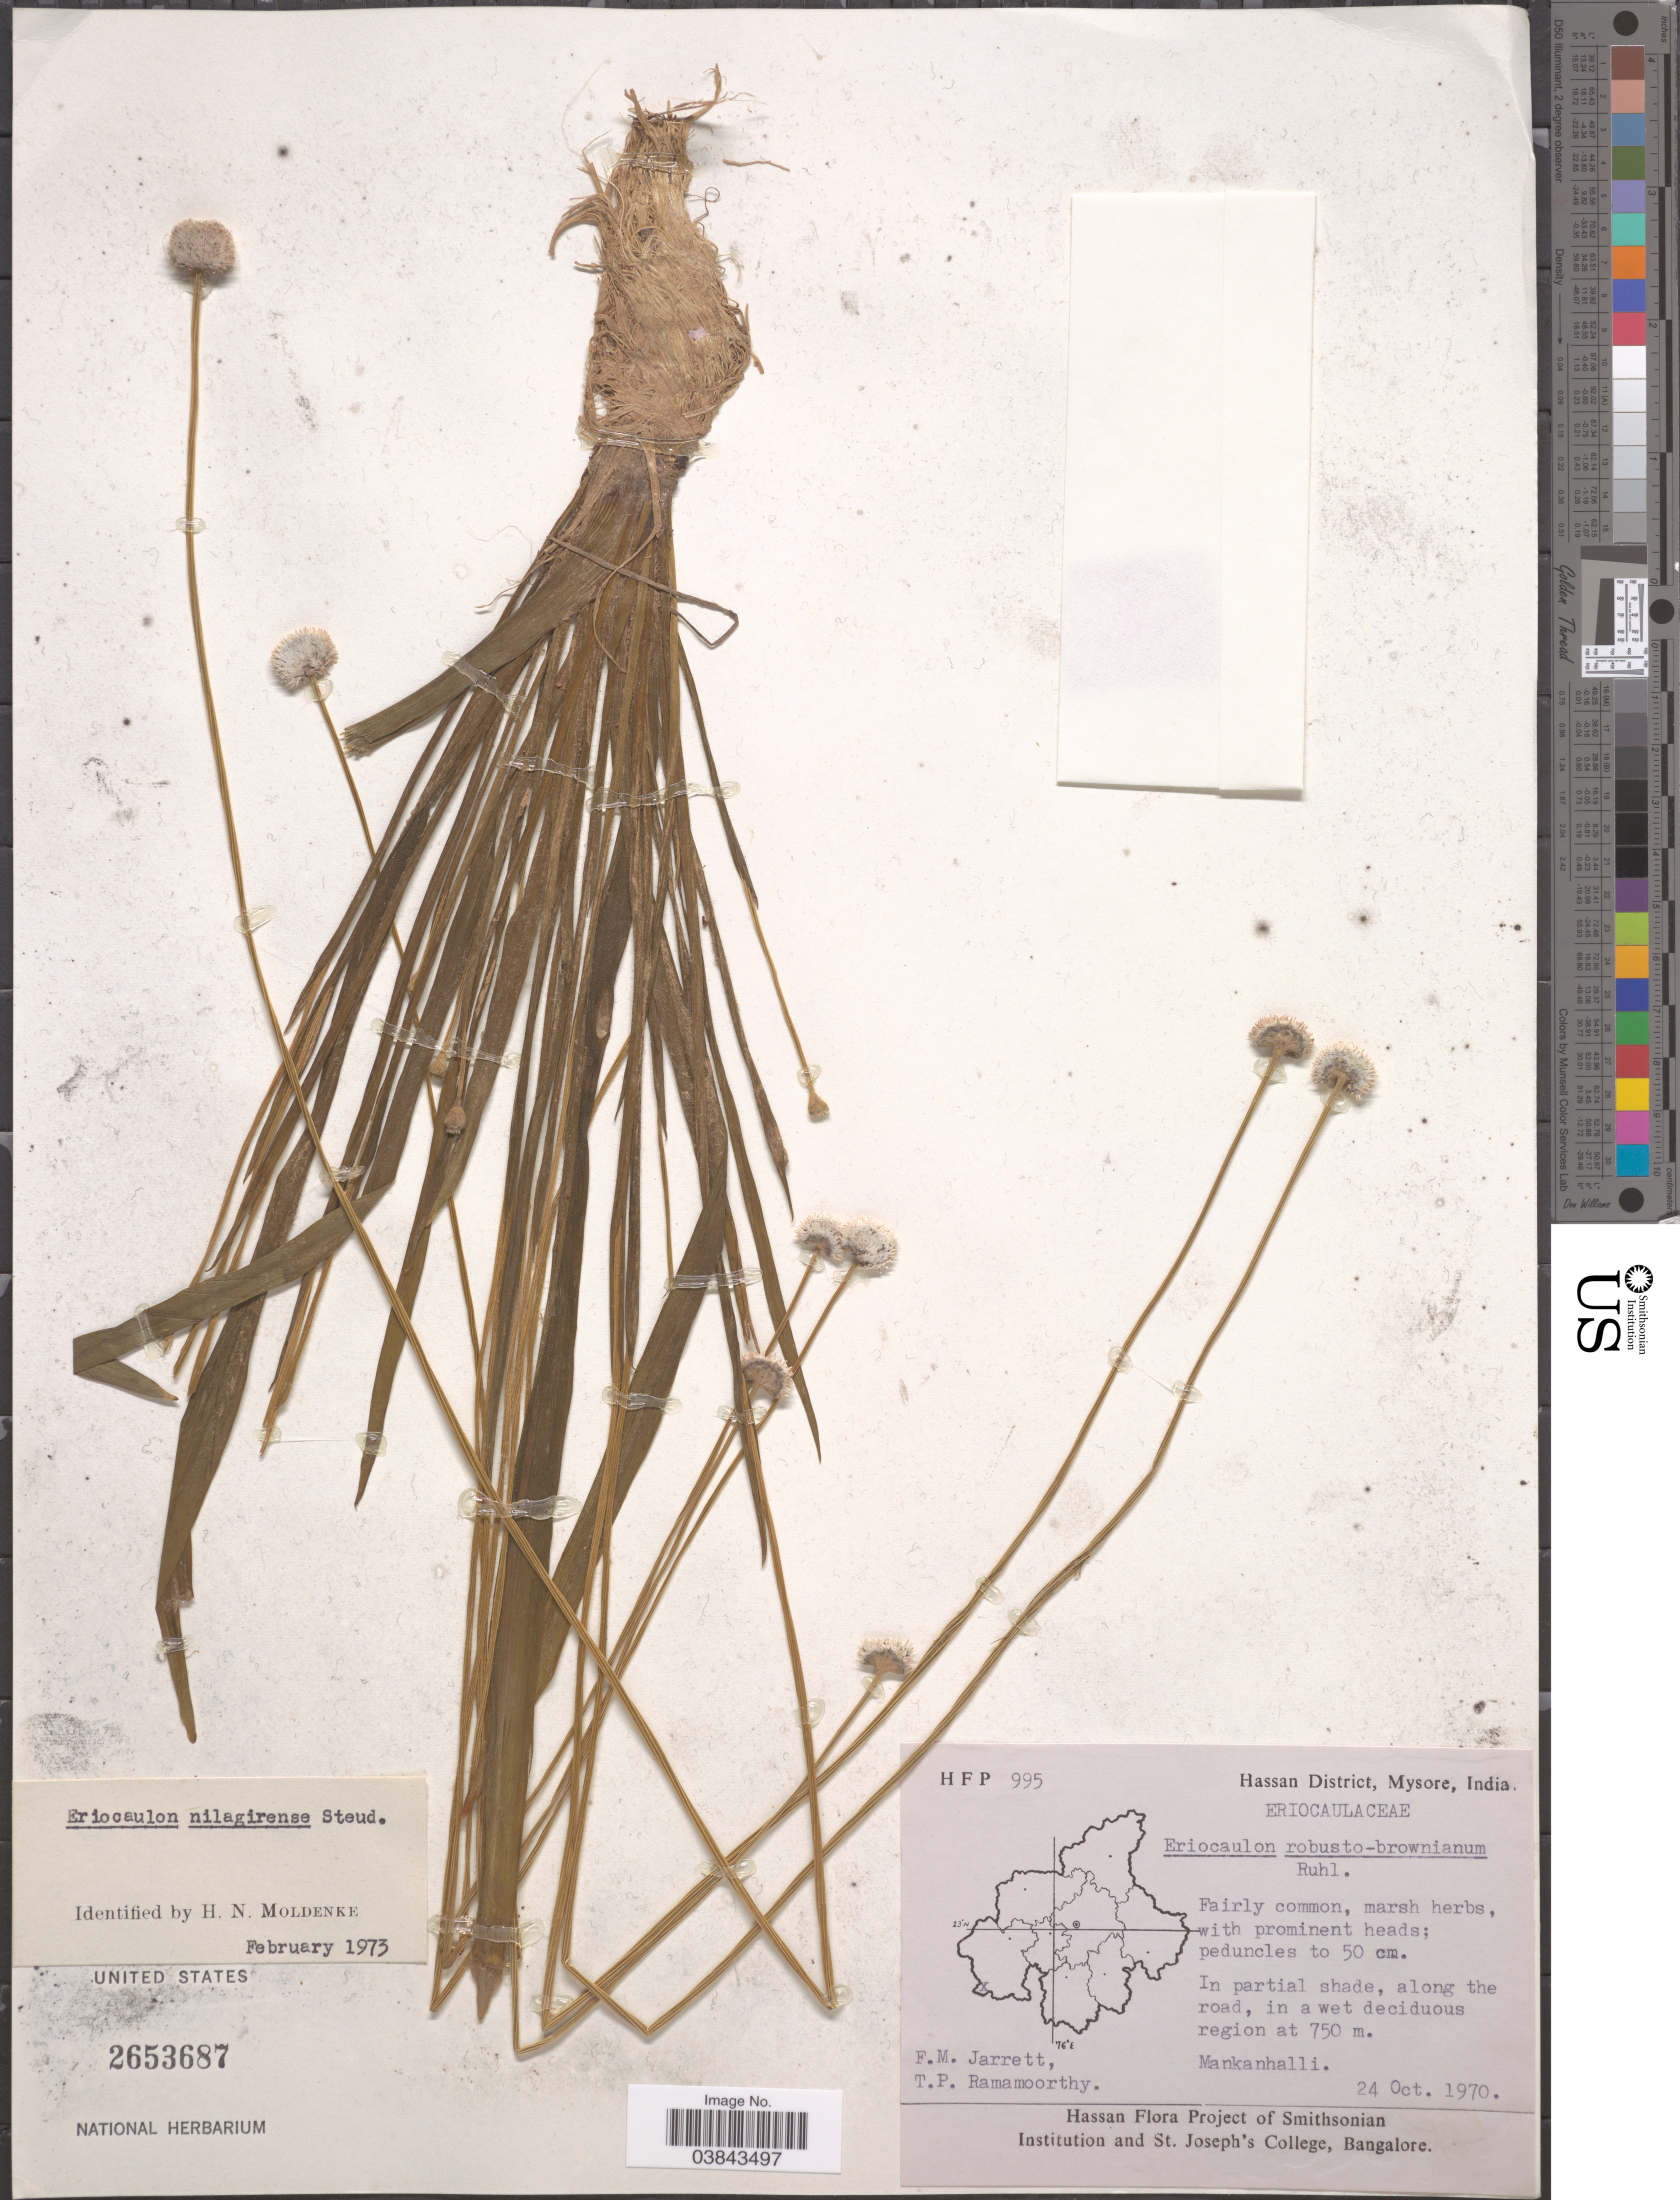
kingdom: Plantae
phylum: Tracheophyta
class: Liliopsida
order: Poales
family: Eriocaulaceae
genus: Eriocaulon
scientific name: Eriocaulon brownianum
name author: Mart.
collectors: F. M. Jarrett & T. P. Ramamoorthy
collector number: HFP 995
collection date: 1970-10-24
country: India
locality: Hassan District, Mysore. Mankanhalli.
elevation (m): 750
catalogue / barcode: US 2653687